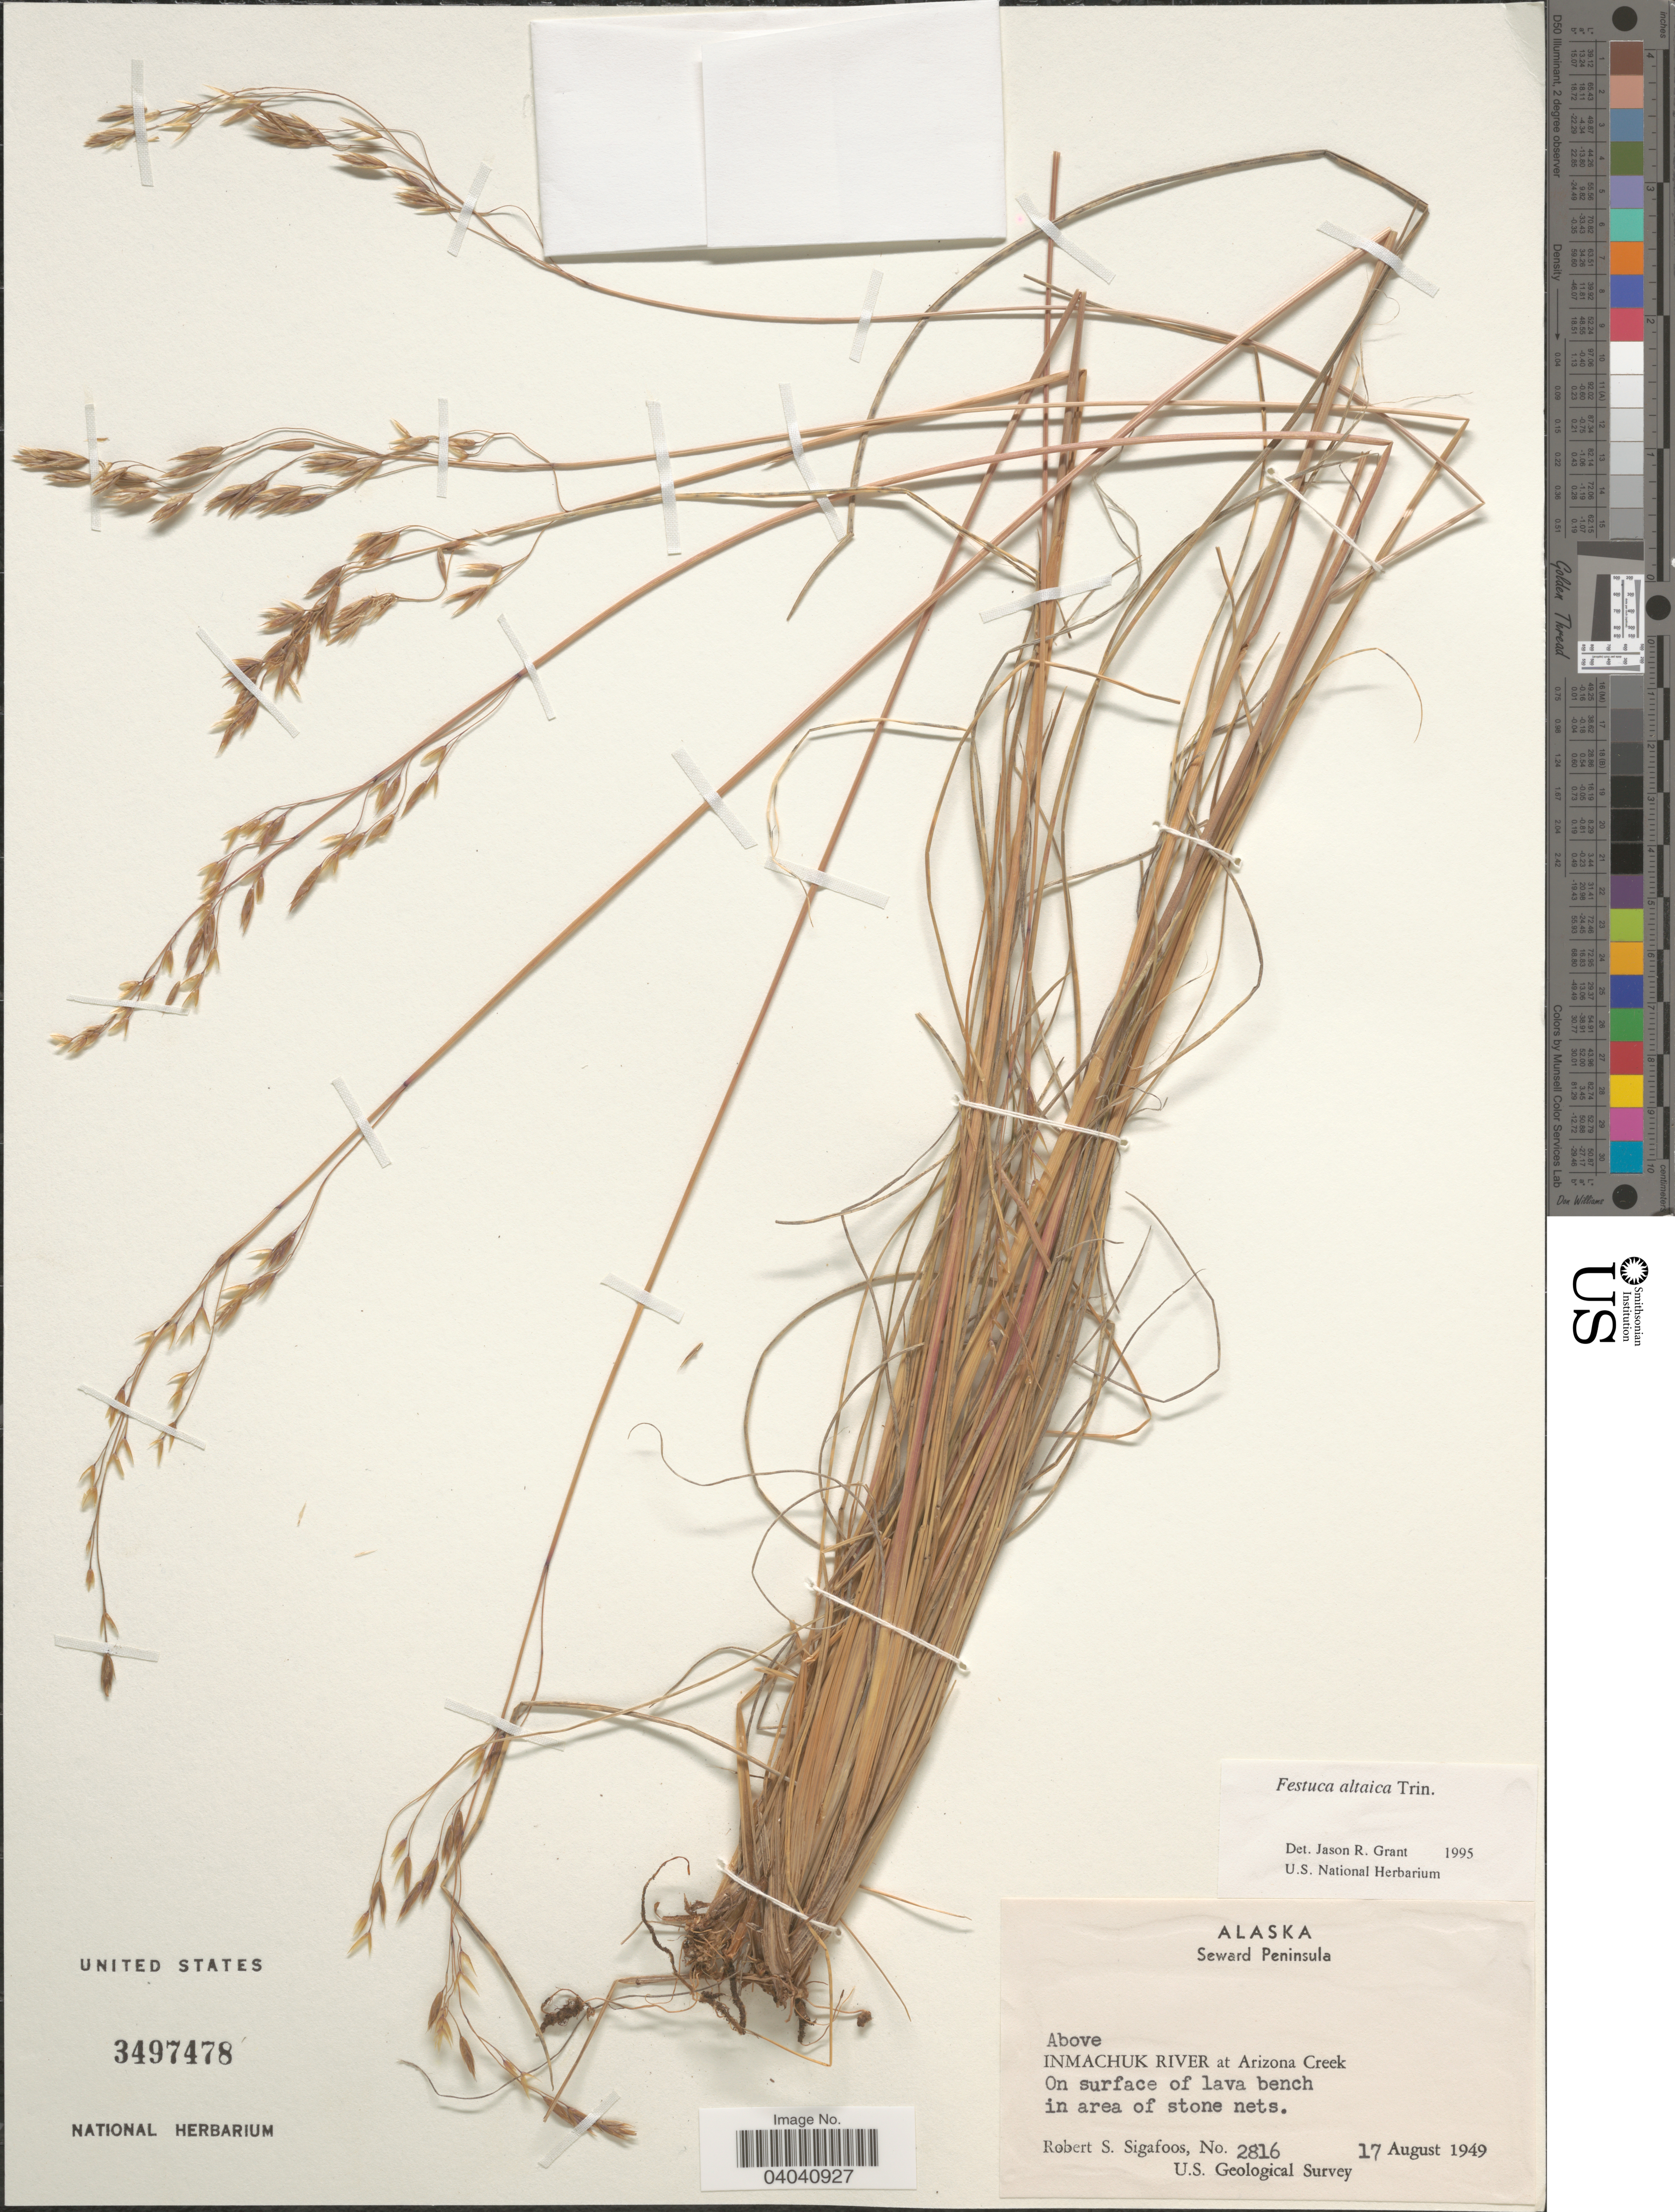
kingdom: Plantae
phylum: Tracheophyta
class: Liliopsida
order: Poales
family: Poaceae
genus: Festuca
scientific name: Festuca altaica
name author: Trin.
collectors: R. Sigafoos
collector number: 2816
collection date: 1949-08-17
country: United States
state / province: Alaska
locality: Seward Peninsula. Above Inmachuk River at Arizona Creek. On surface of lava bench.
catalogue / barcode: US 3497478